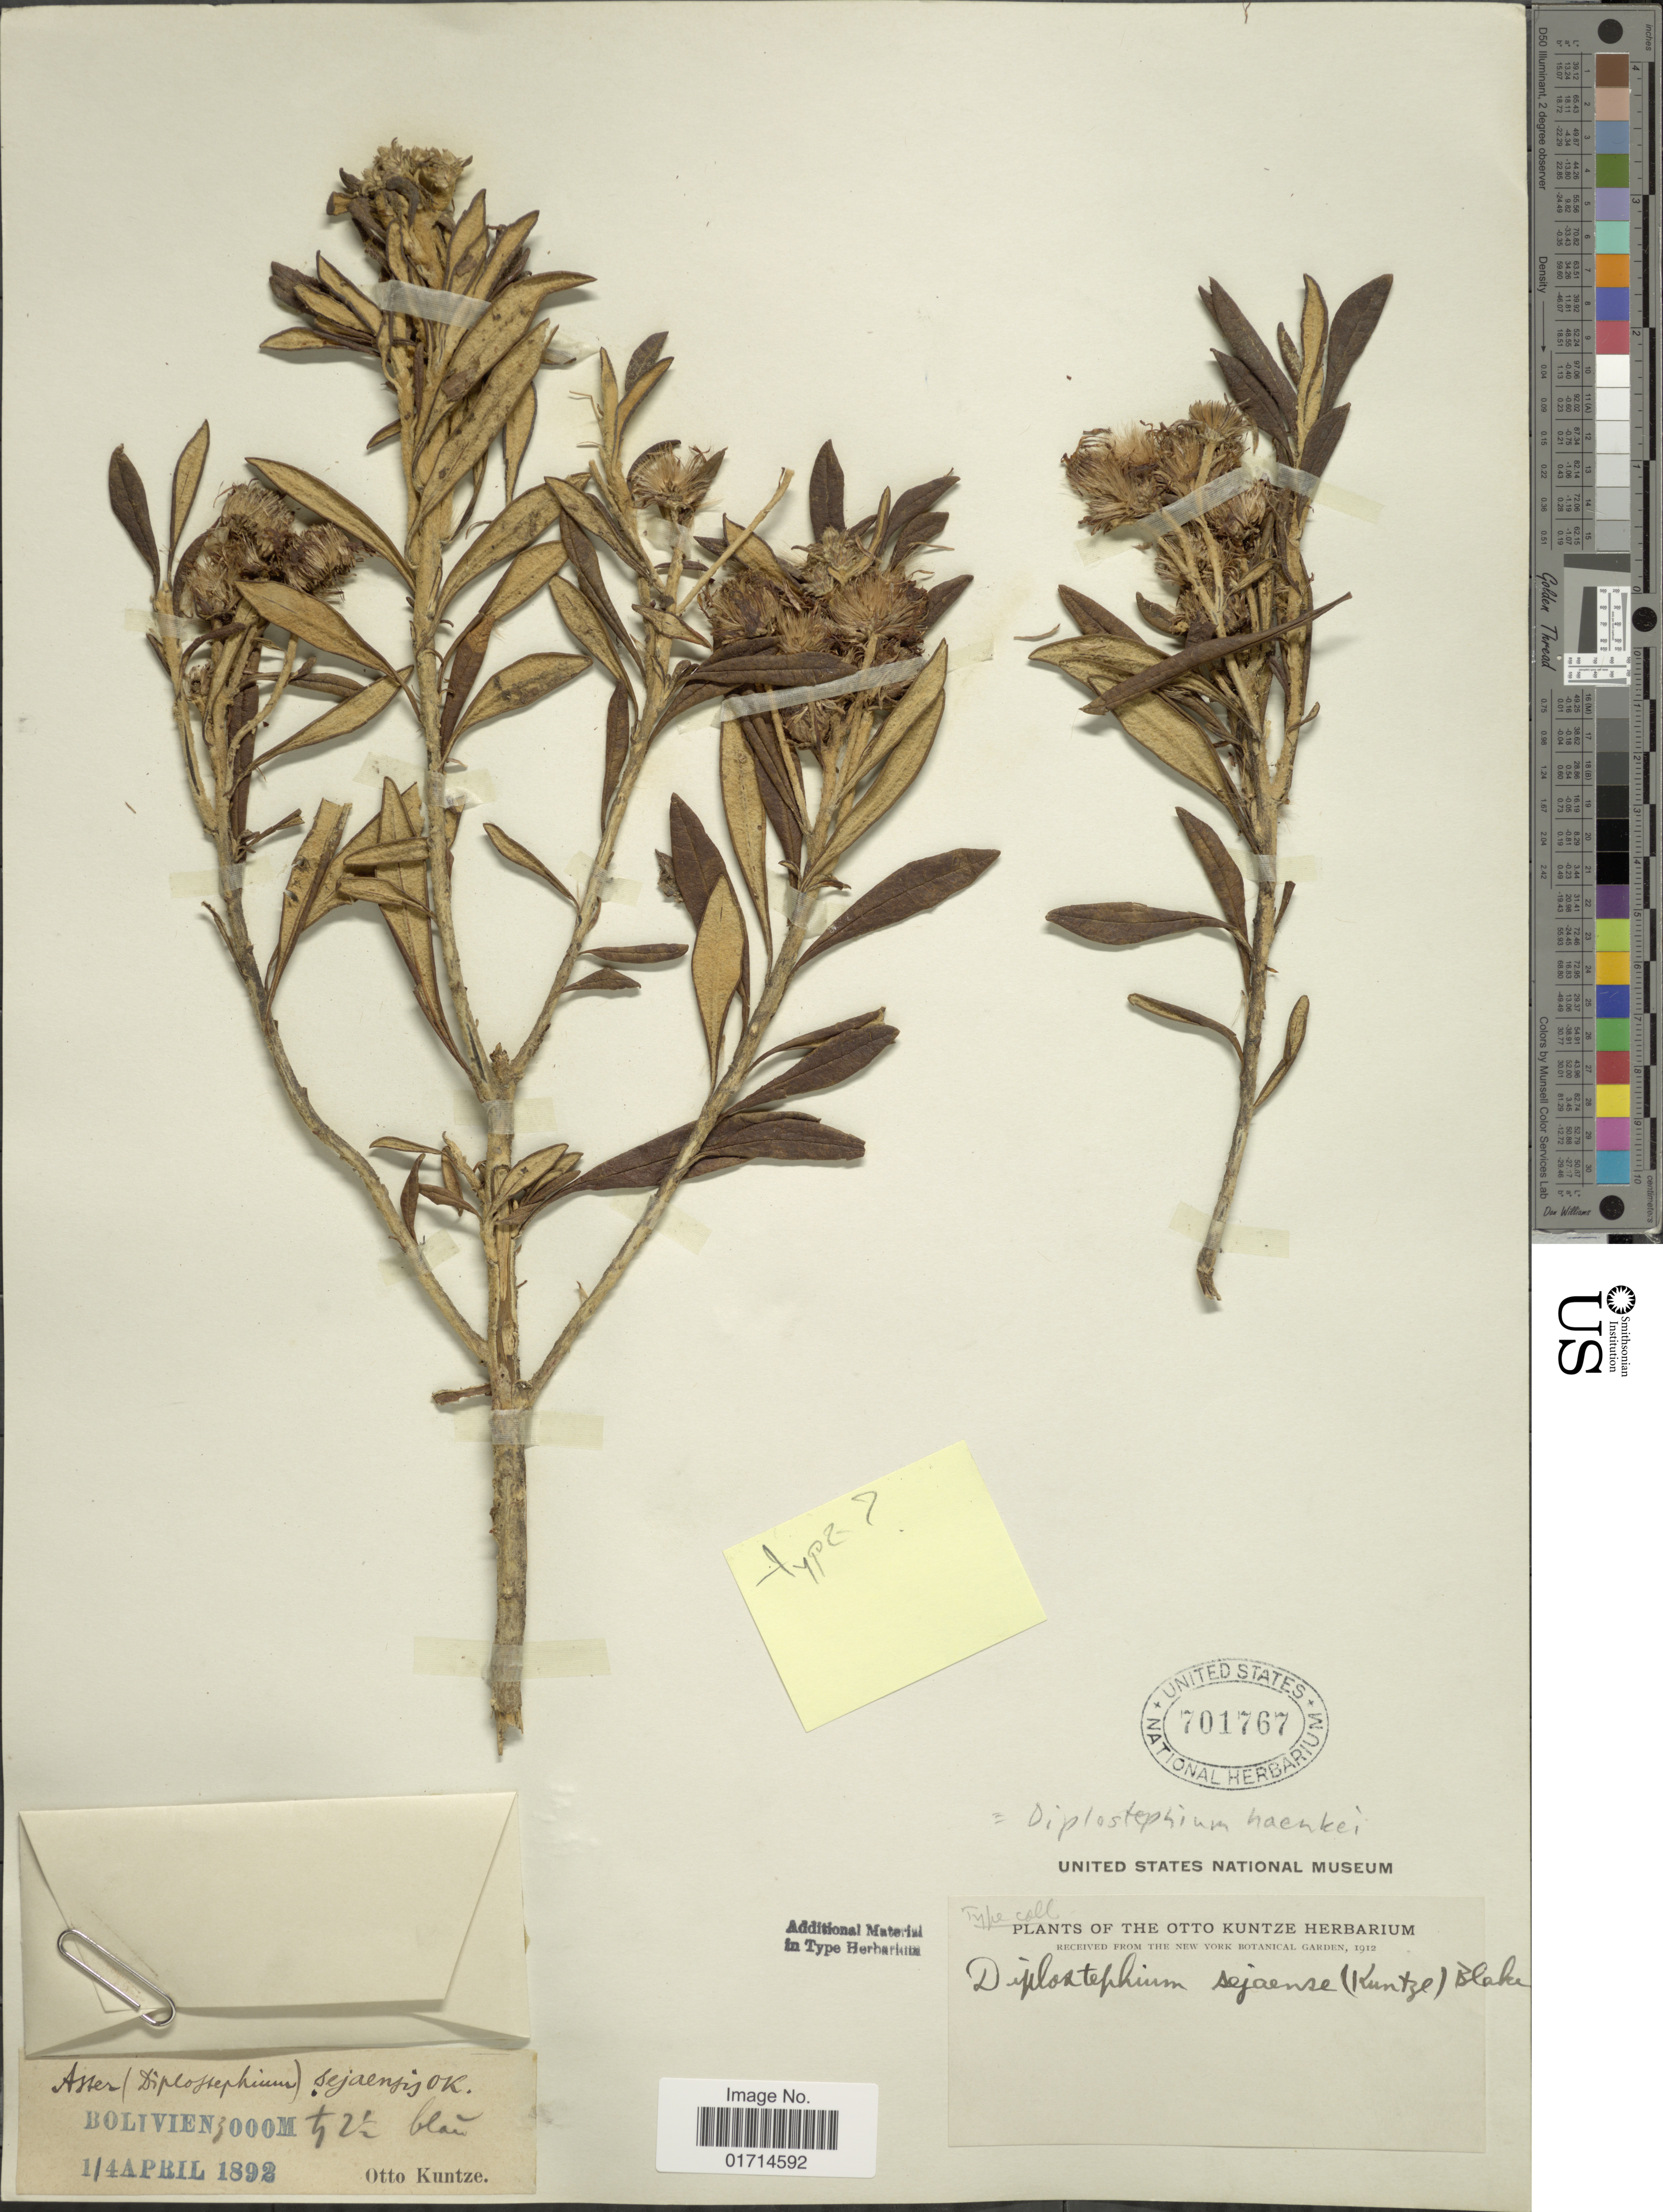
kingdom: Plantae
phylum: Tracheophyta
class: Magnoliopsida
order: Asterales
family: Asteraceae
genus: Diplostephium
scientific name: Diplostephium haenkei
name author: (DC.) Wedd.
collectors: C.E.O. Kuntze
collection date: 1892-04-01/1892-04-04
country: Bolivia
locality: Bolivien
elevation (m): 3000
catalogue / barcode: US 701767